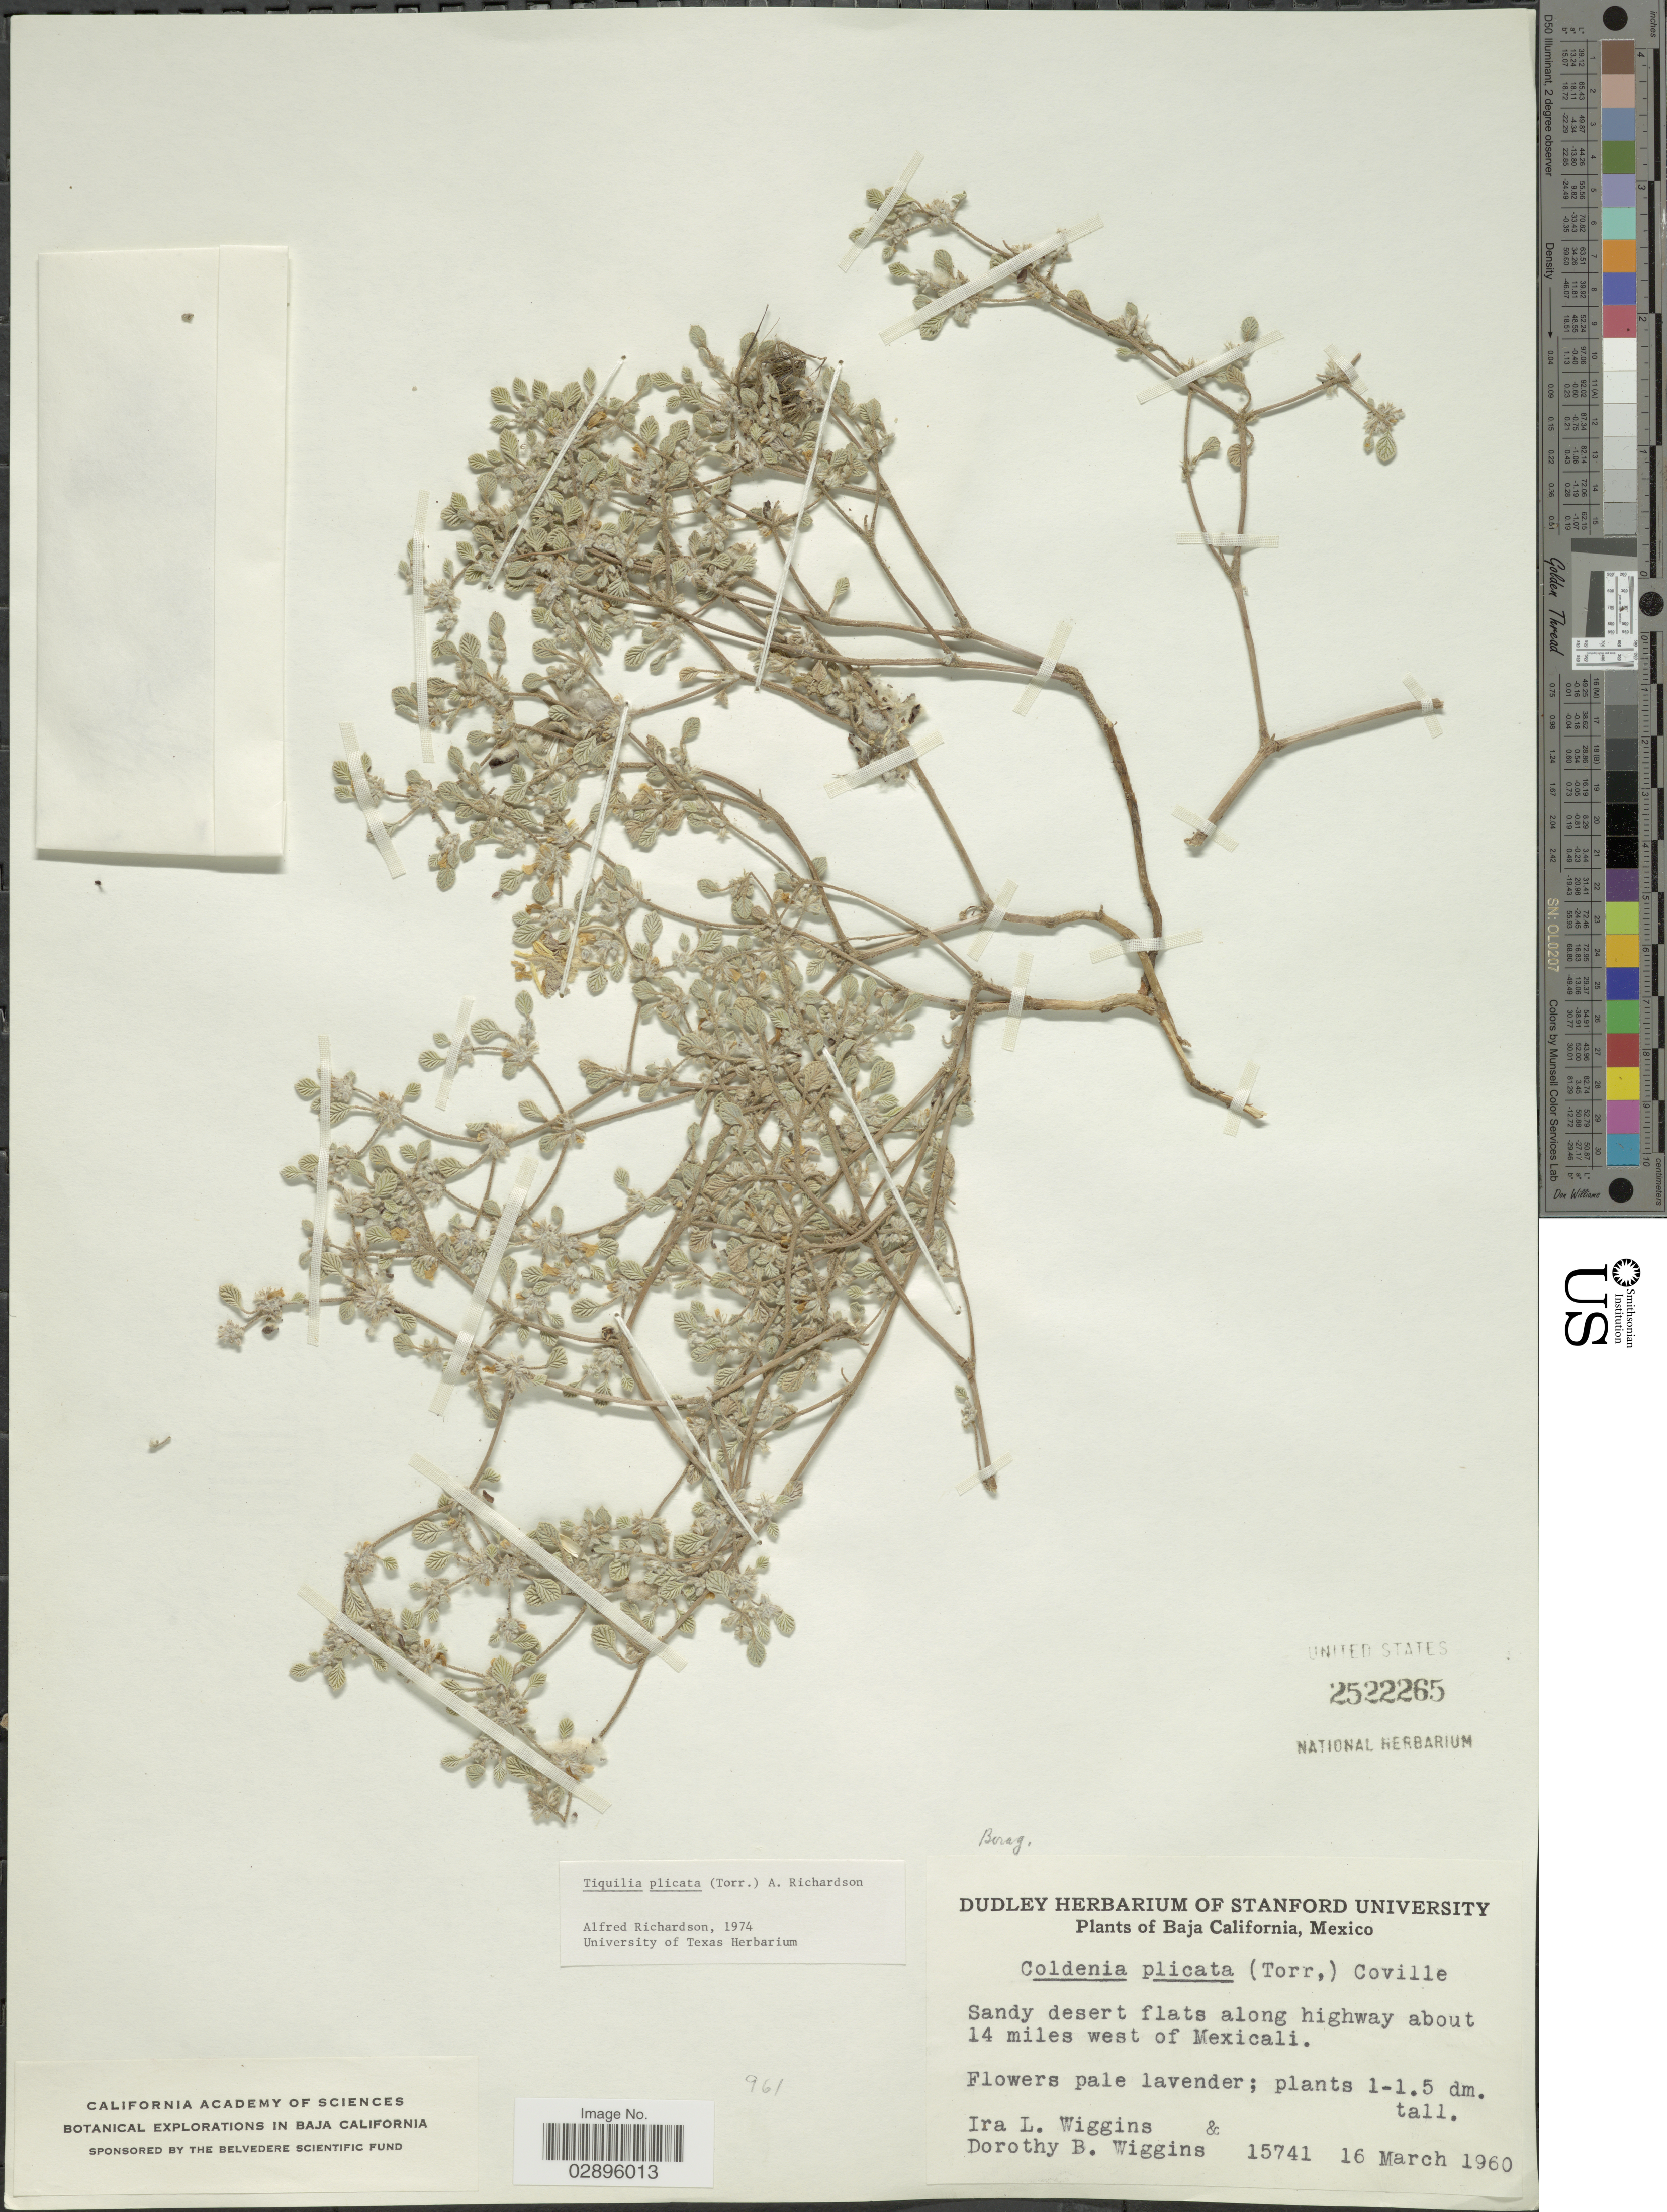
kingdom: Plantae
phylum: Tracheophyta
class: Magnoliopsida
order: Boraginales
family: Ehretiaceae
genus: Tiquilia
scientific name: Tiquilia plicata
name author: Torr.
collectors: I. L. Wiggins & D. B. Wiggins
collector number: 15741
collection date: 1960-03-16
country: Mexico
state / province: Baja California Norte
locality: Sandy desert flats along highway about 14 miles west of Mexicali.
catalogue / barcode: US 2522265